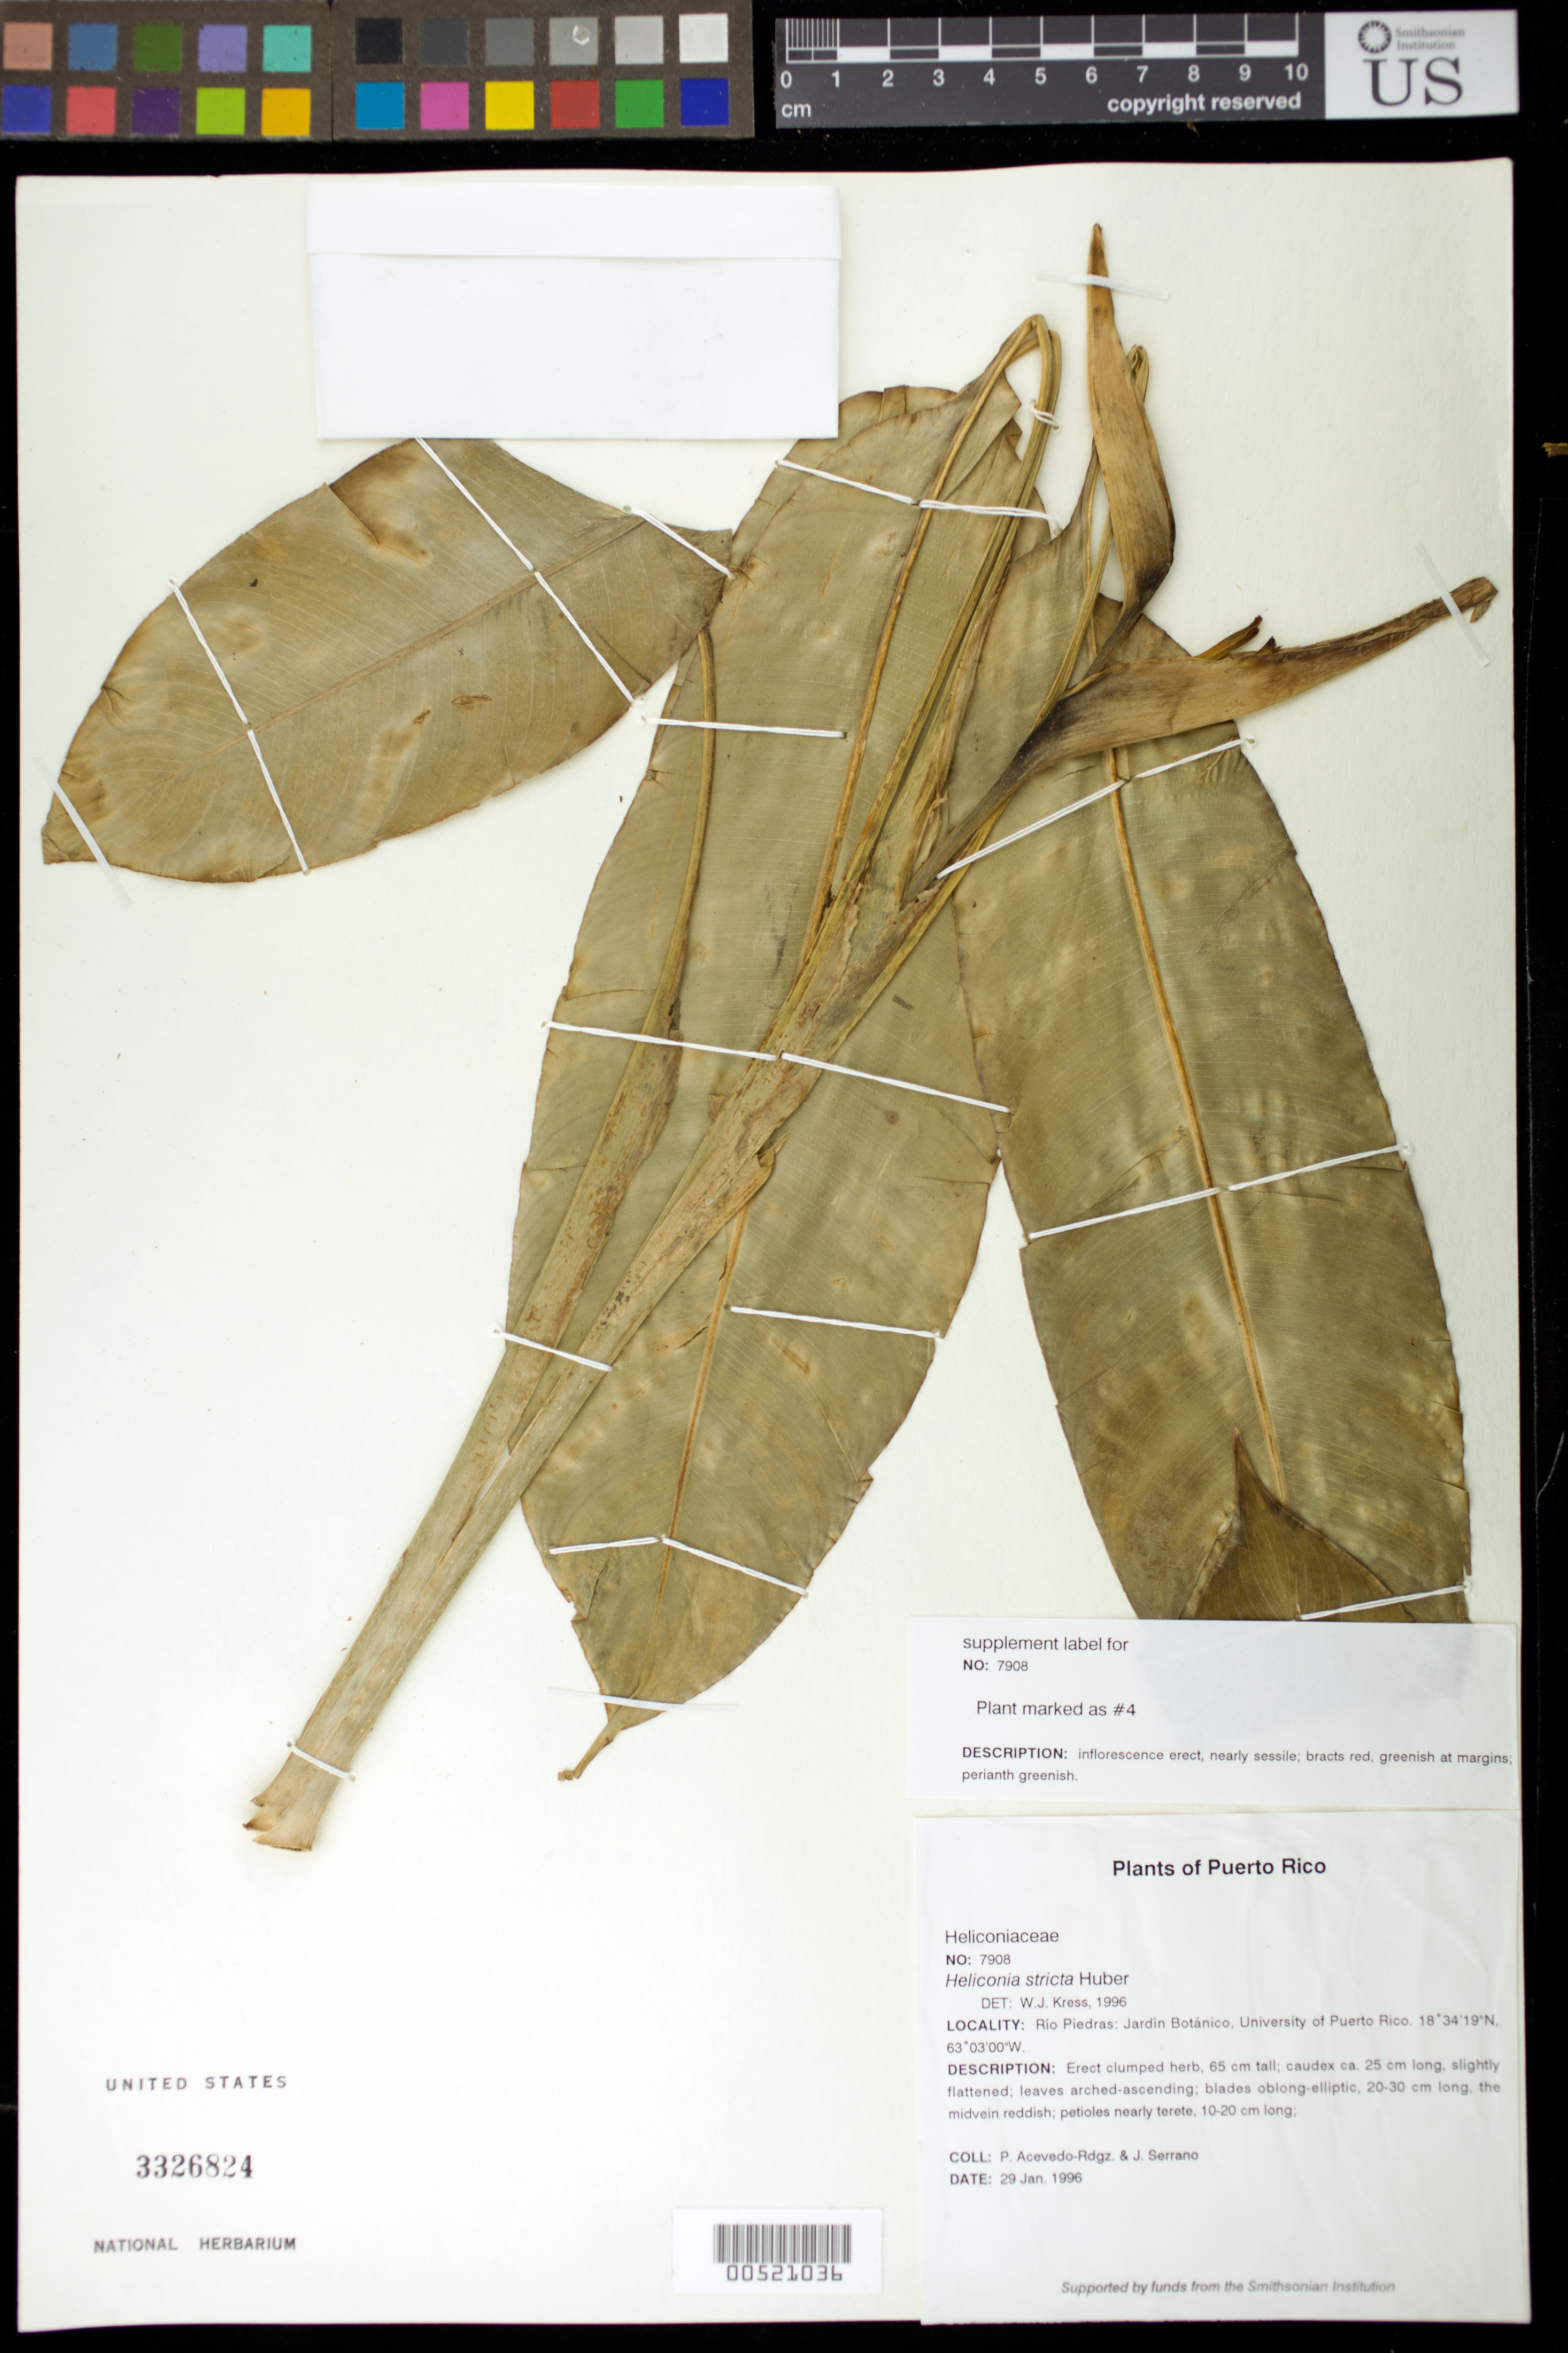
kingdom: Plantae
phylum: Tracheophyta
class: Liliopsida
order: Zingiberales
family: Heliconiaceae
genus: Heliconia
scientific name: Heliconia stricta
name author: Huber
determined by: Kress, W. J., (US), Smithsonian Institution - National Museum of Natural History (UNITED STATES)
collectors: P. Acevedo-Rodr. & J. Serrano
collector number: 7908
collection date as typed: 29 Jan 1996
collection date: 1996-01-29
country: Puerto Rico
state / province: San Juan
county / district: Río Piedras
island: Puerto Rico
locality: Río Piedras: Jardín Botánico University of Puerto Rico.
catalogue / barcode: US 3326824